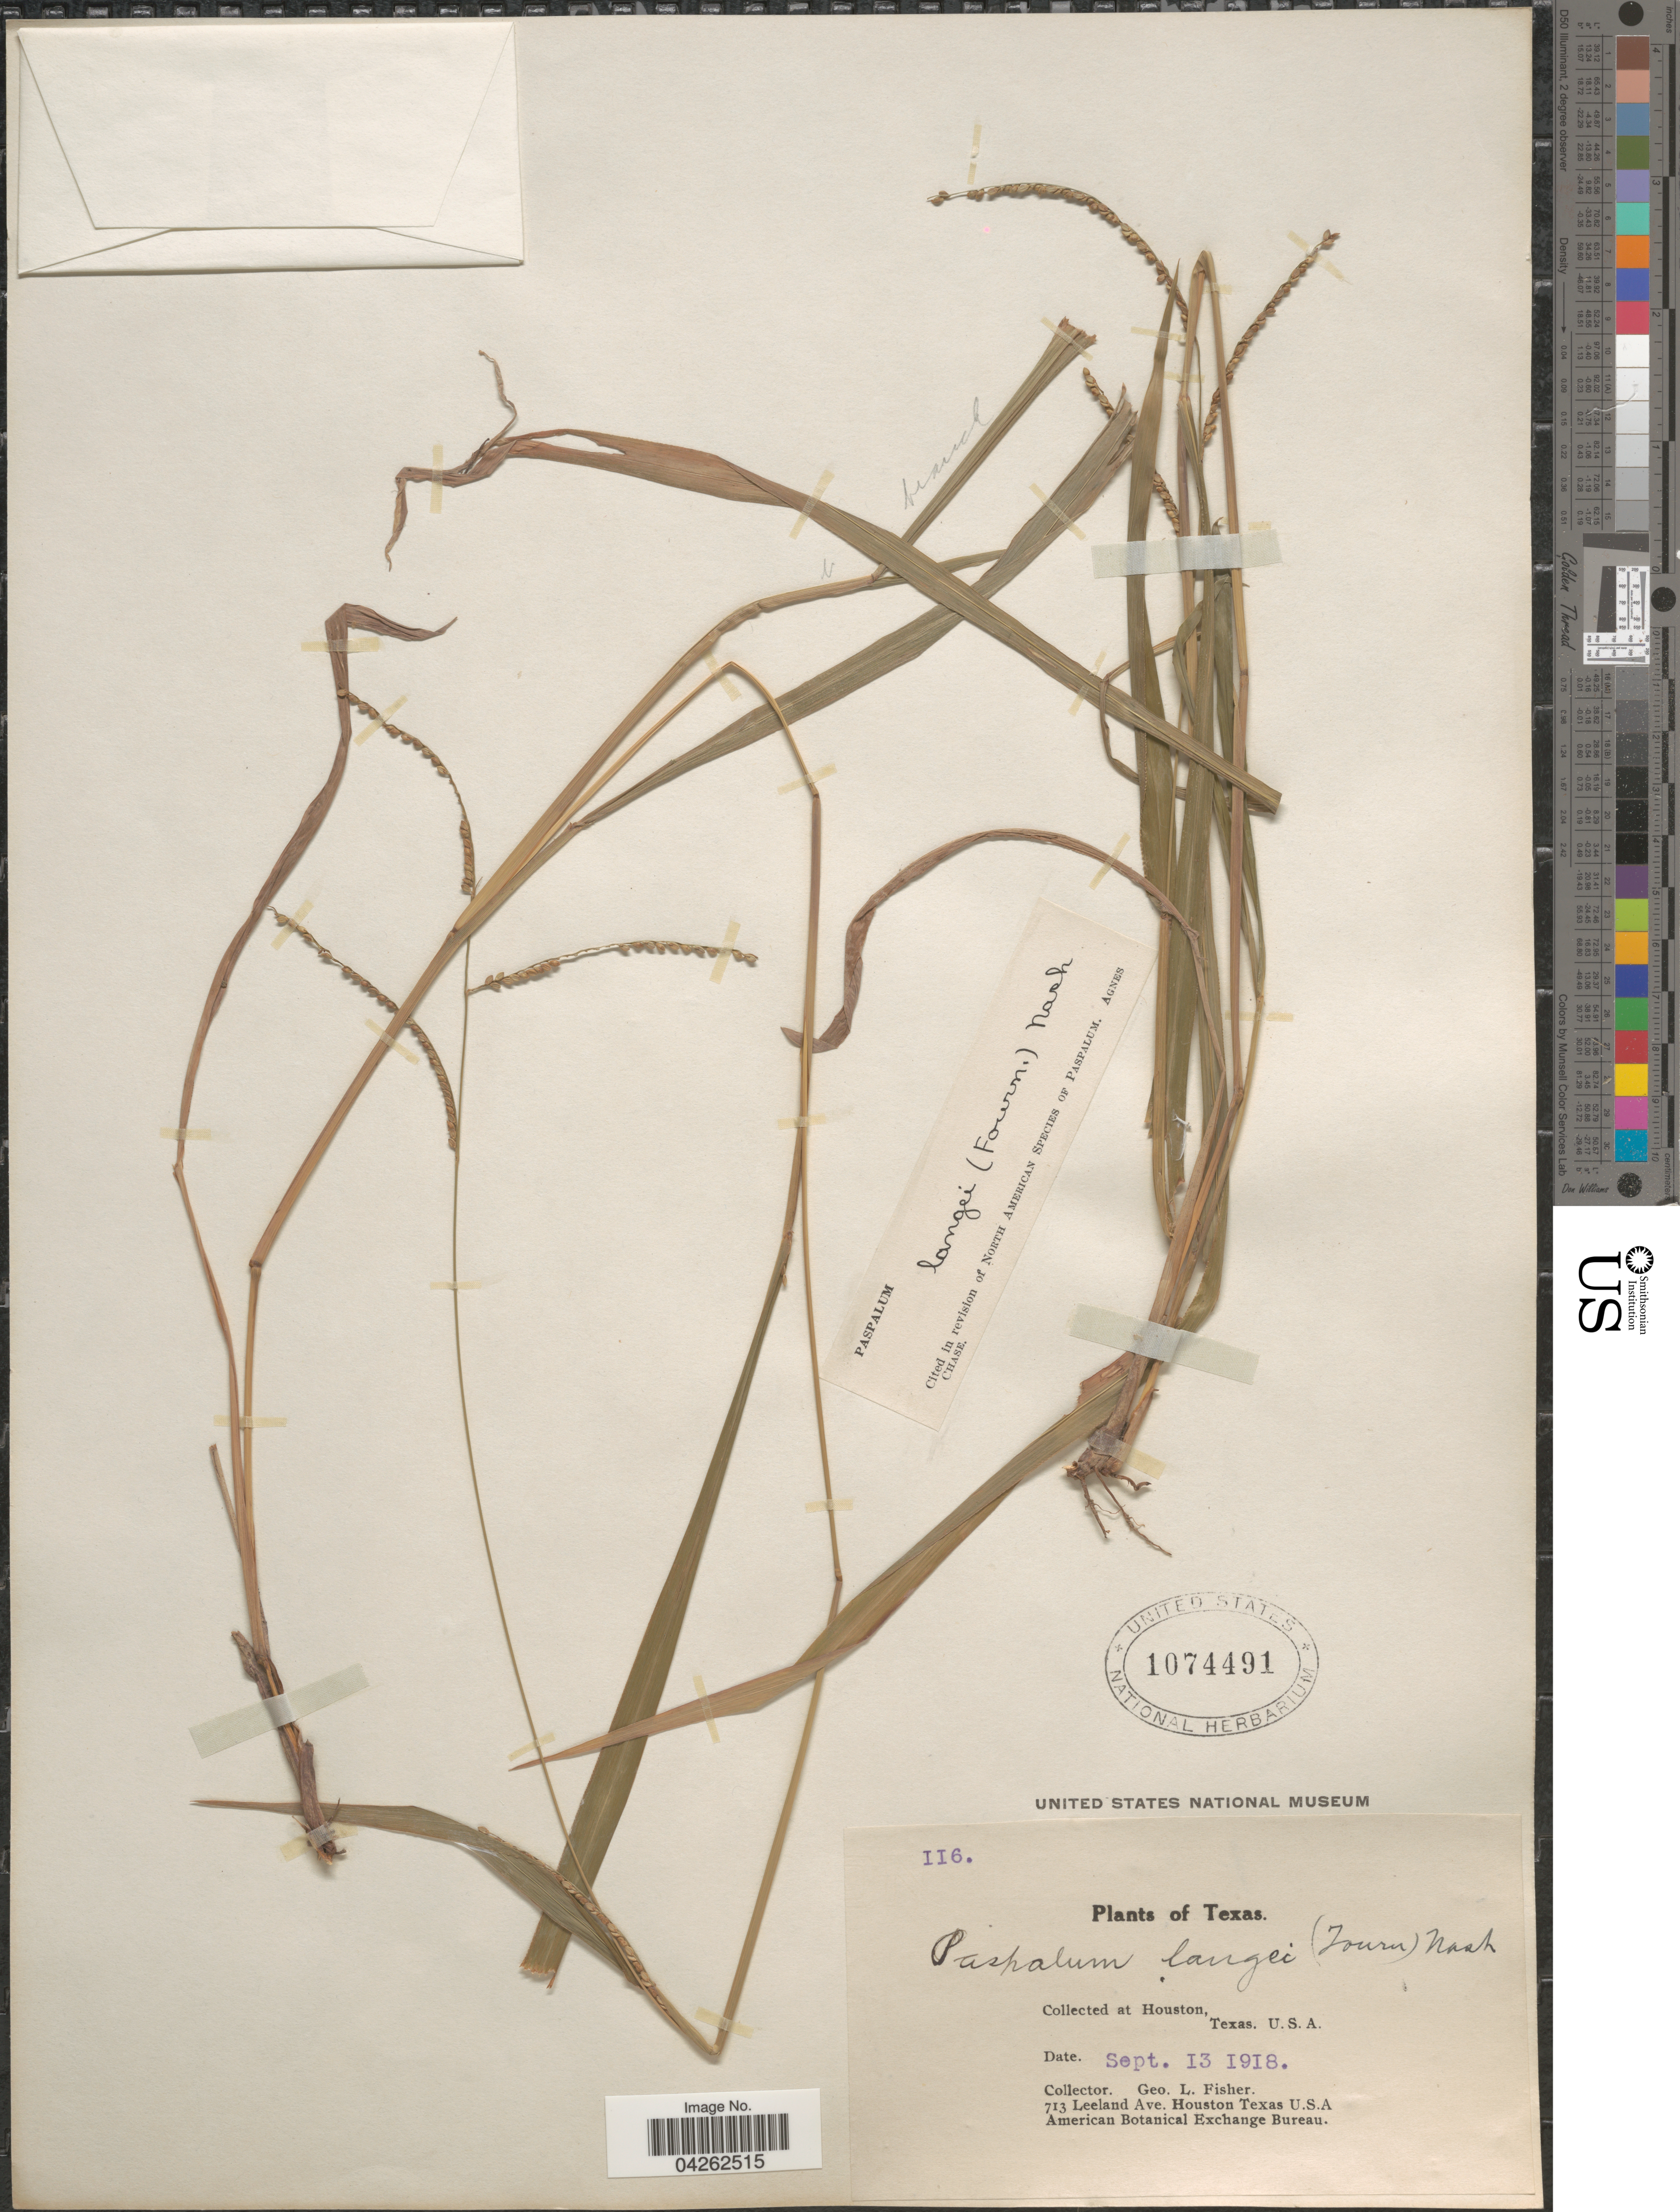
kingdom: Plantae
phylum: Tracheophyta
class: Liliopsida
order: Poales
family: Poaceae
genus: Paspalum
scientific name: Paspalum langei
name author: (E. Fourn.) Nash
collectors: G. L. Fisher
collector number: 116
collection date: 1918-09-13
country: United States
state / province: Texas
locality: Houston.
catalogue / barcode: US 1074491